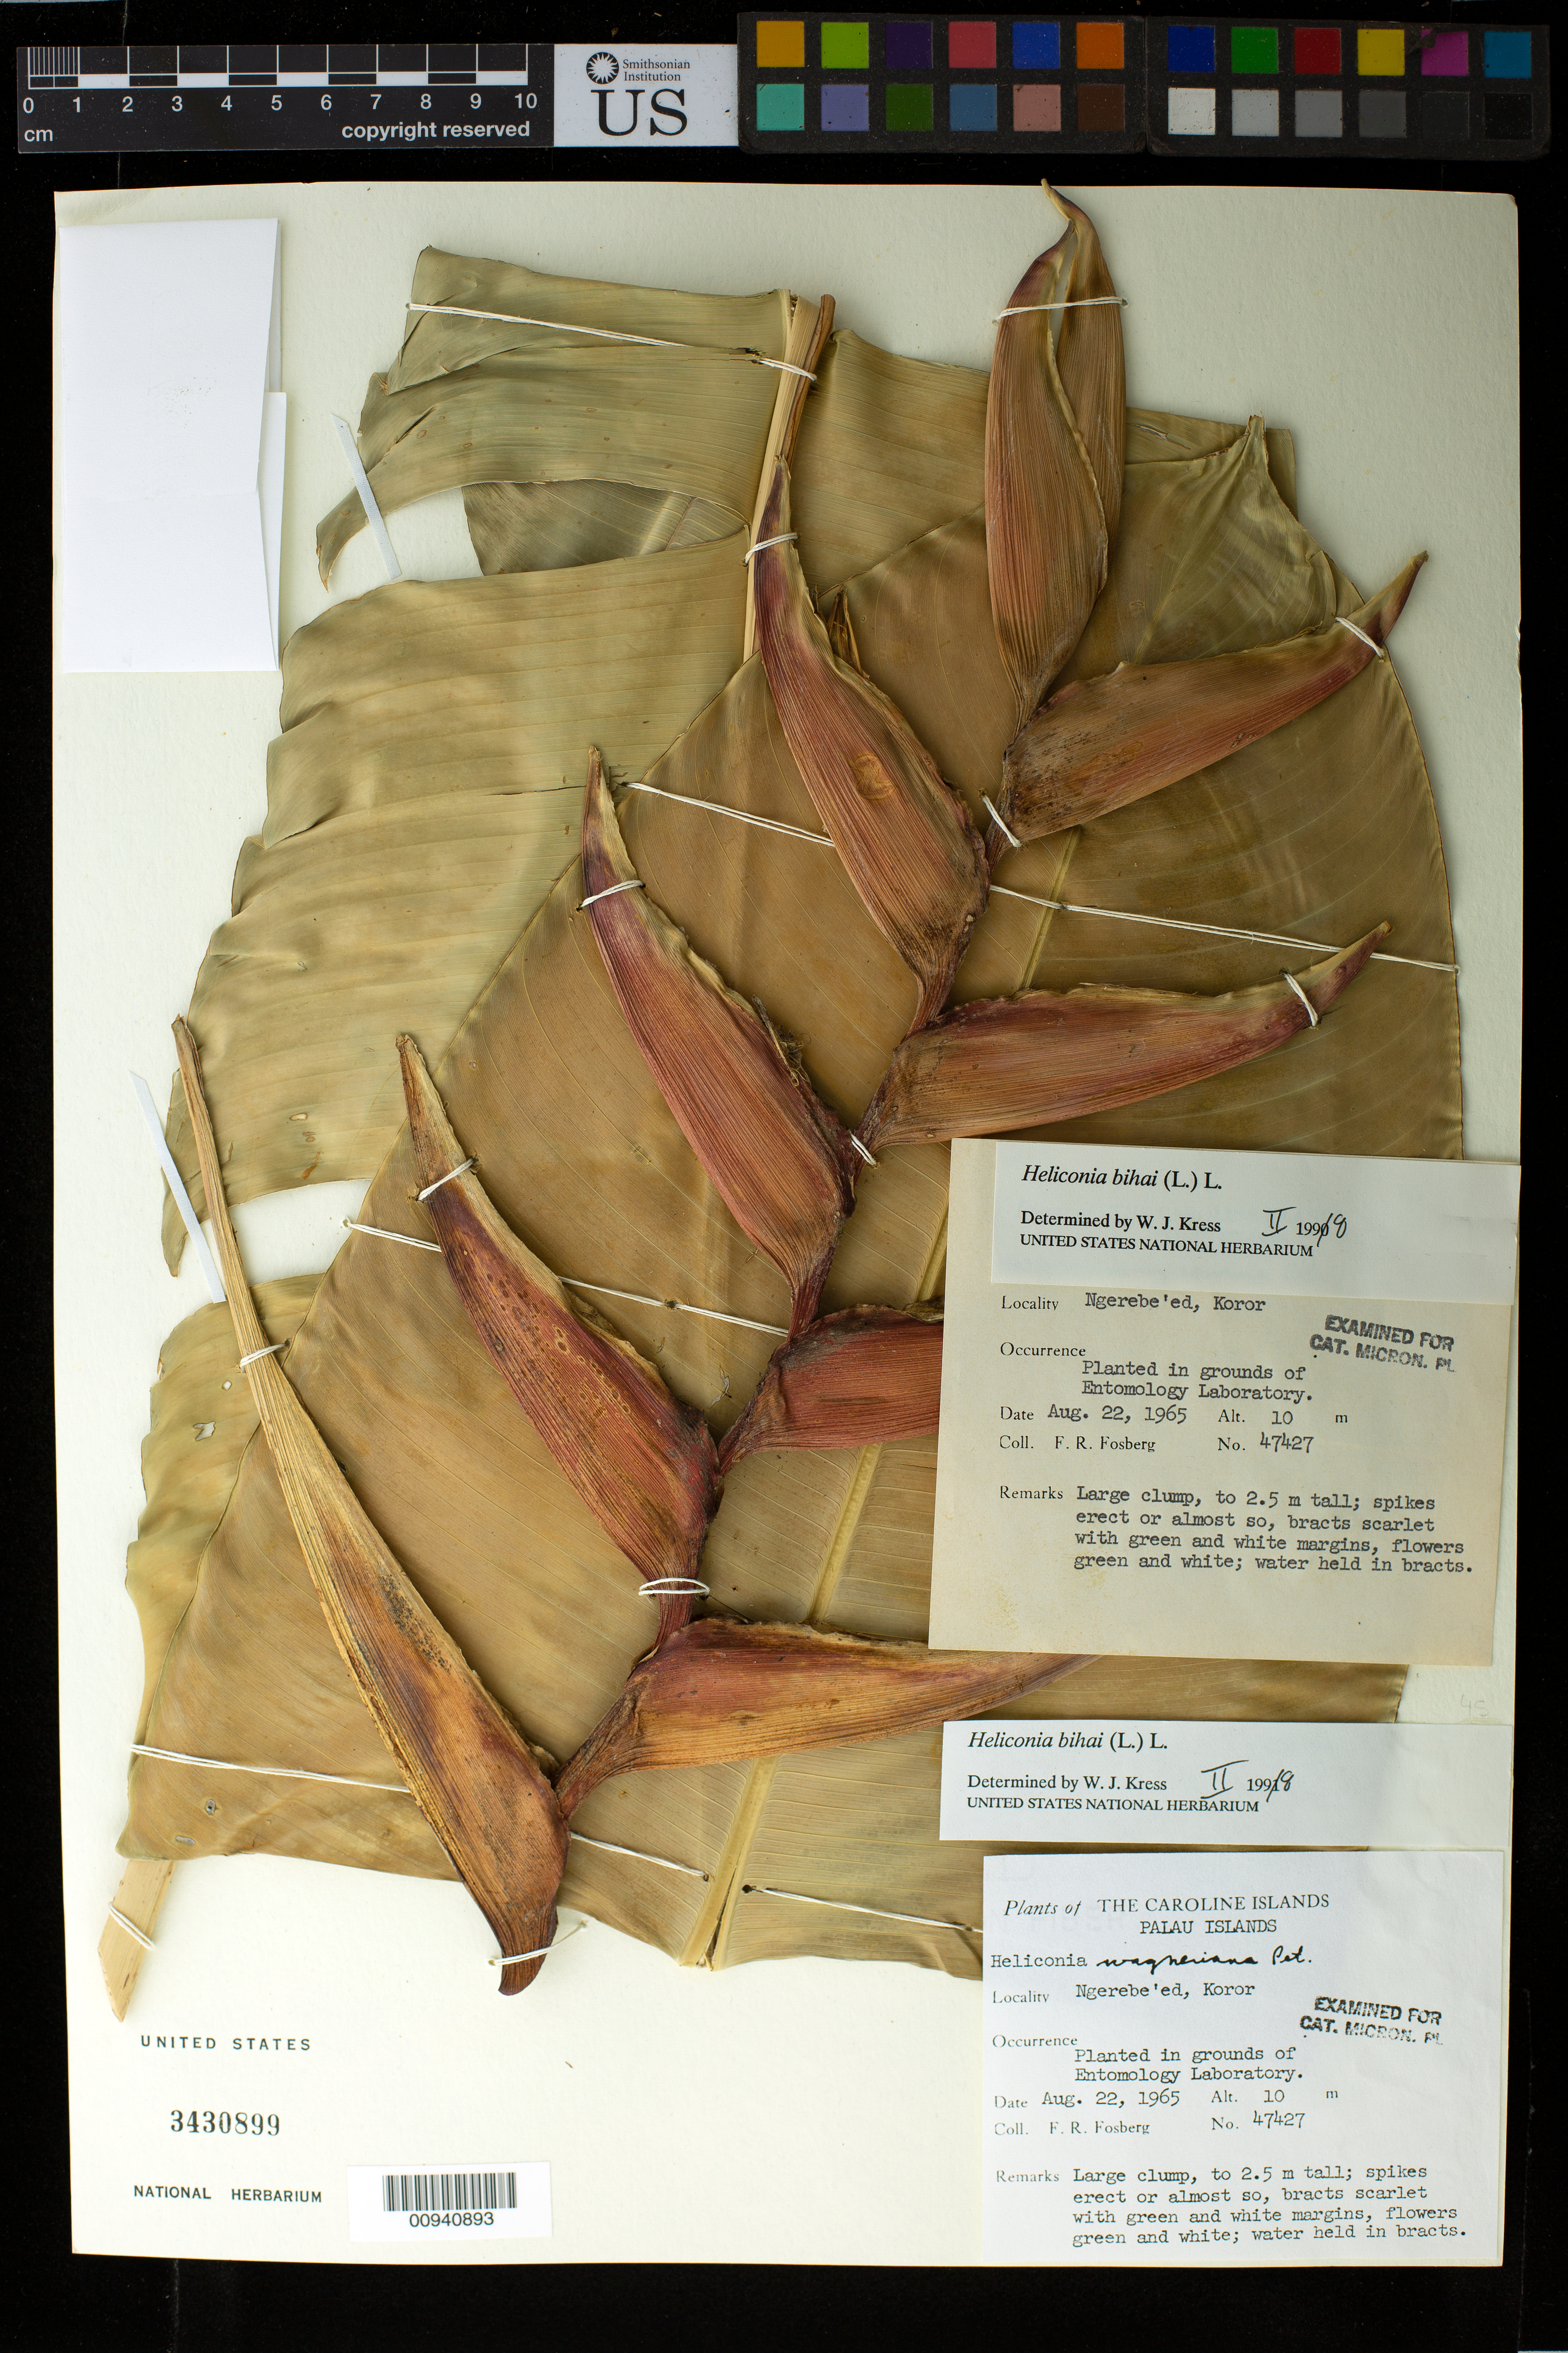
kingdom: Plantae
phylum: Tracheophyta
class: Liliopsida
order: Zingiberales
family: Heliconiaceae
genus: Heliconia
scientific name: Heliconia bihai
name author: (L.) L.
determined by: Kress, W. J., (US), Smithsonian Institution - National Museum of Natural History (UNITED STATES)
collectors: F. R. Fosberg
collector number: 47427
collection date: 1965-08-22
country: Palau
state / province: Palau Islands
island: Babeldaob [Babelthuap]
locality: Planted on grounds of entomology laboratory. Ngerebe'ed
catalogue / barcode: US 3430899